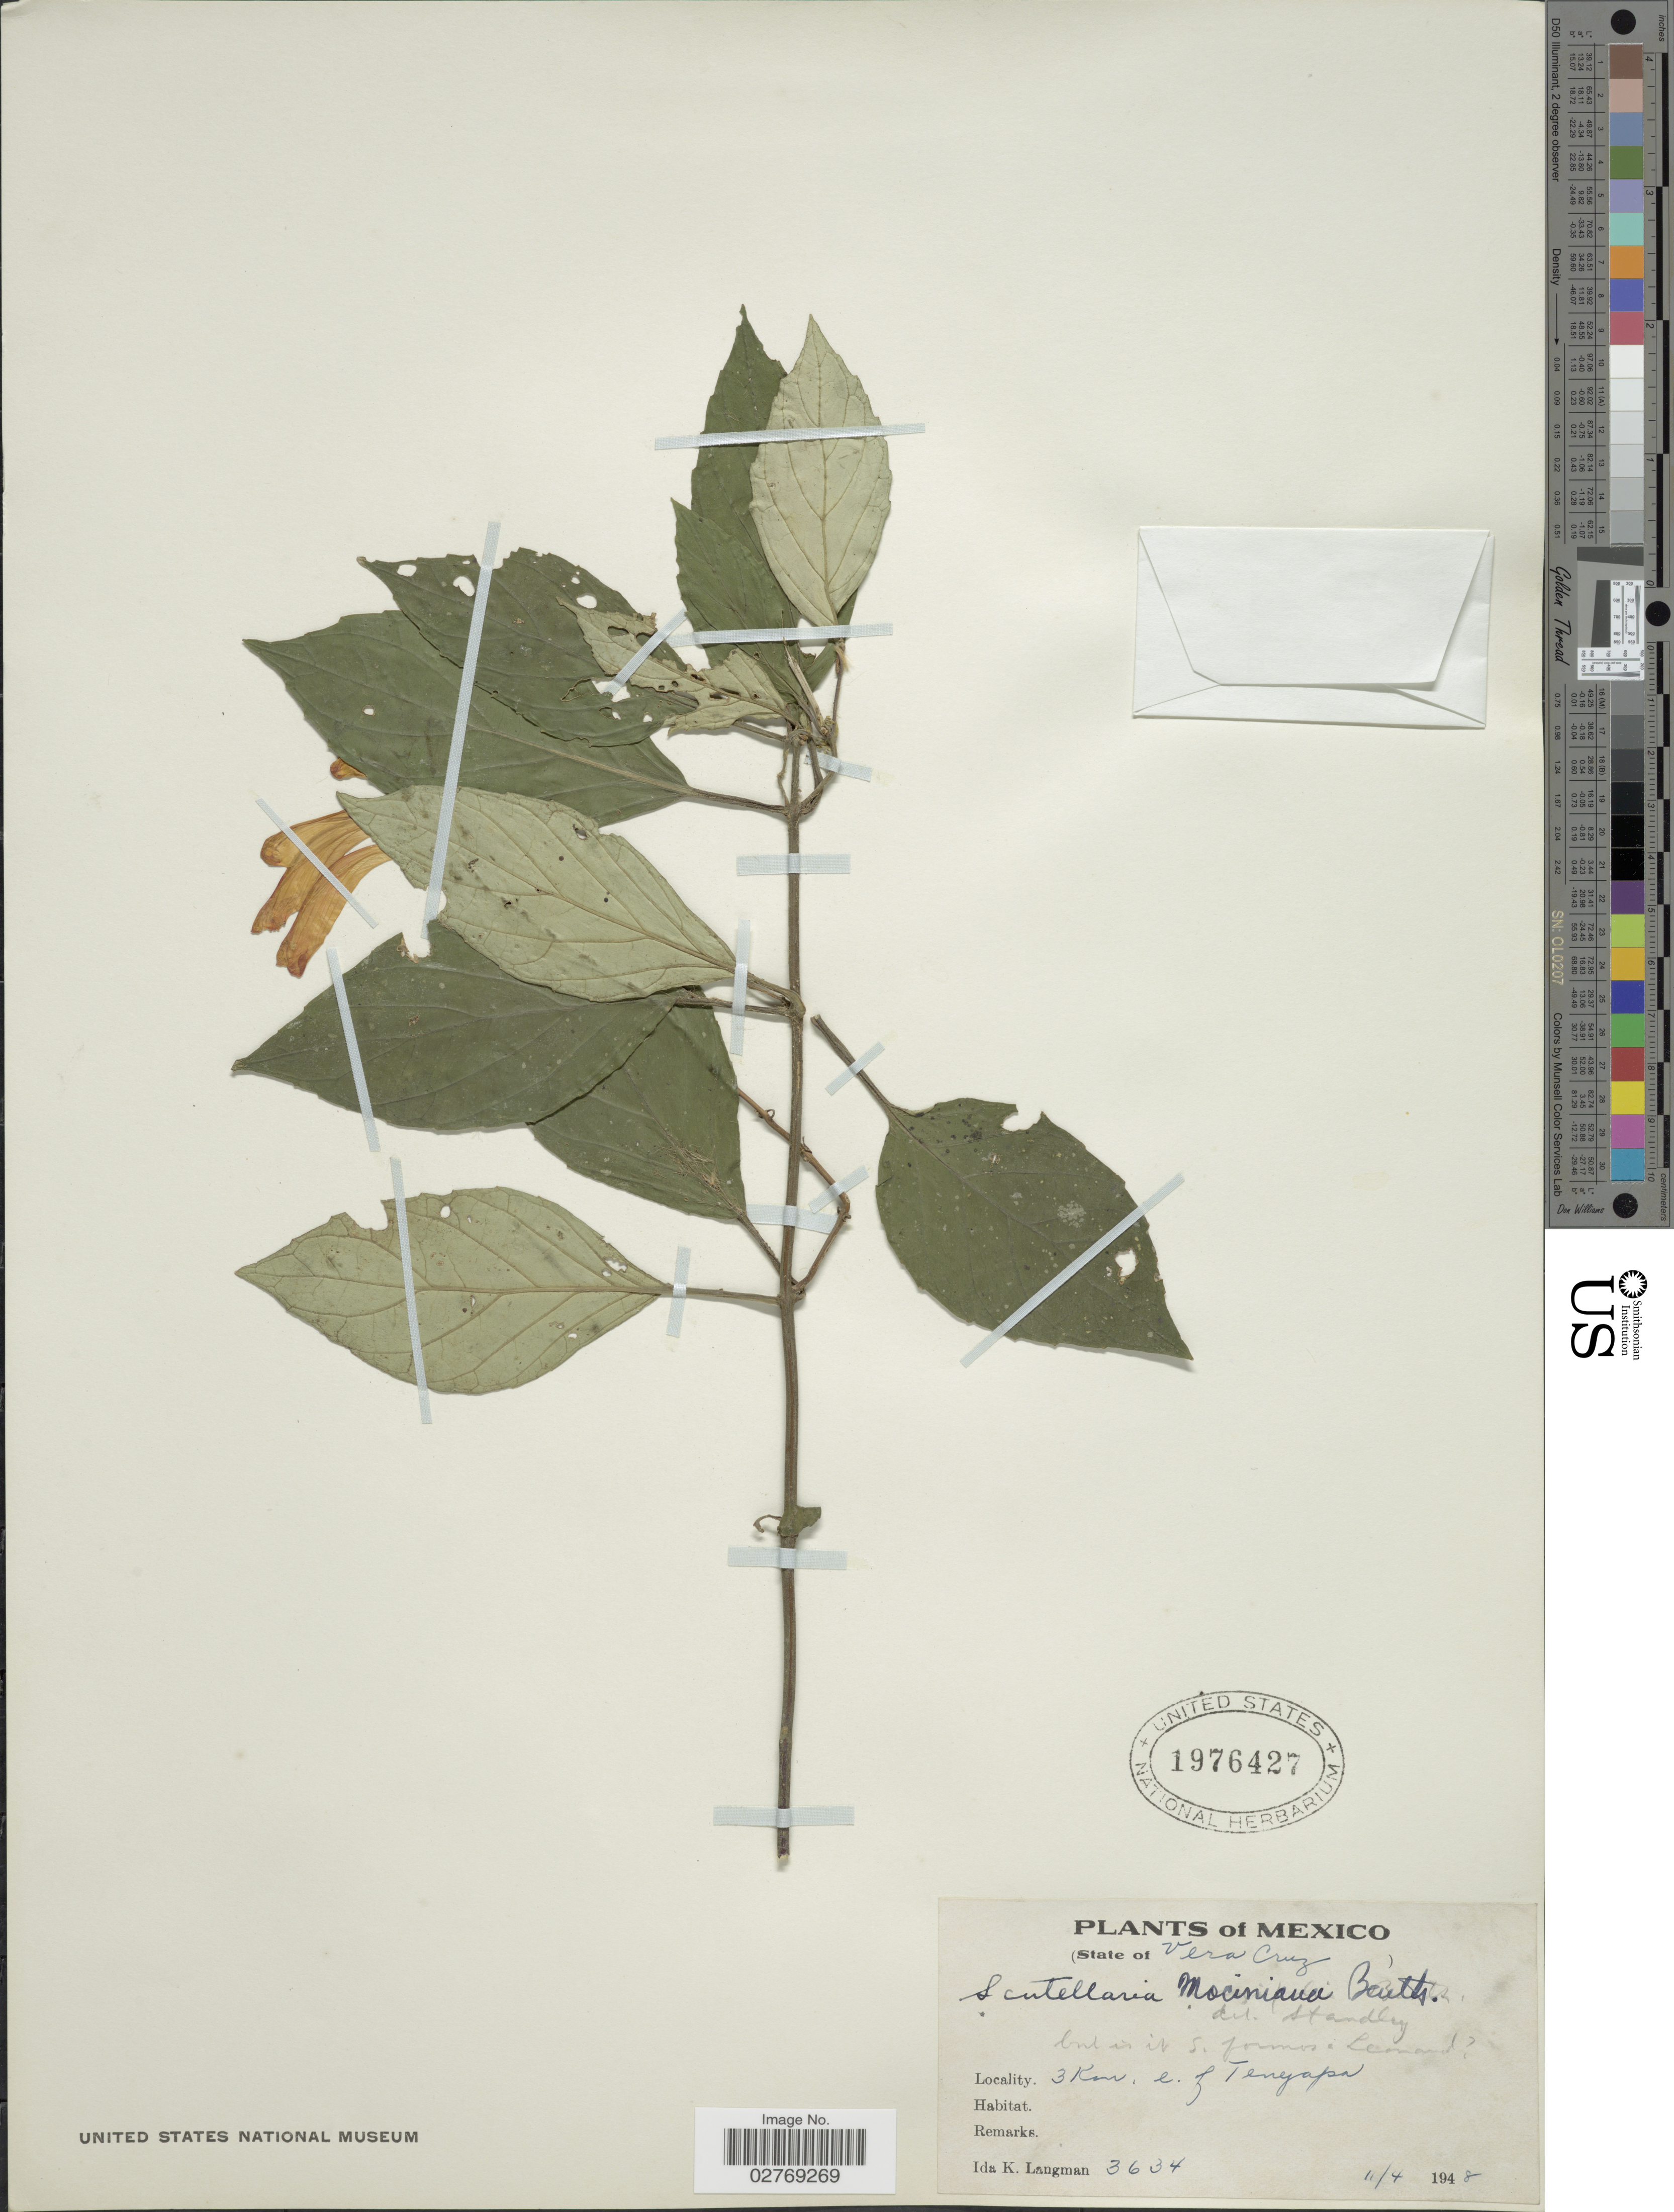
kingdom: Plantae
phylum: Tracheophyta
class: Magnoliopsida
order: Lamiales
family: Lamiaceae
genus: Scutellaria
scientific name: Scutellaria mociniana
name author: Benth.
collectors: I. K. Langman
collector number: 3634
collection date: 1948-04-11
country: Mexico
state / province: Veracruz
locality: State of Vera Cruz. 3 Km. e. of Tenyapa.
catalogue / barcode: US 1976427